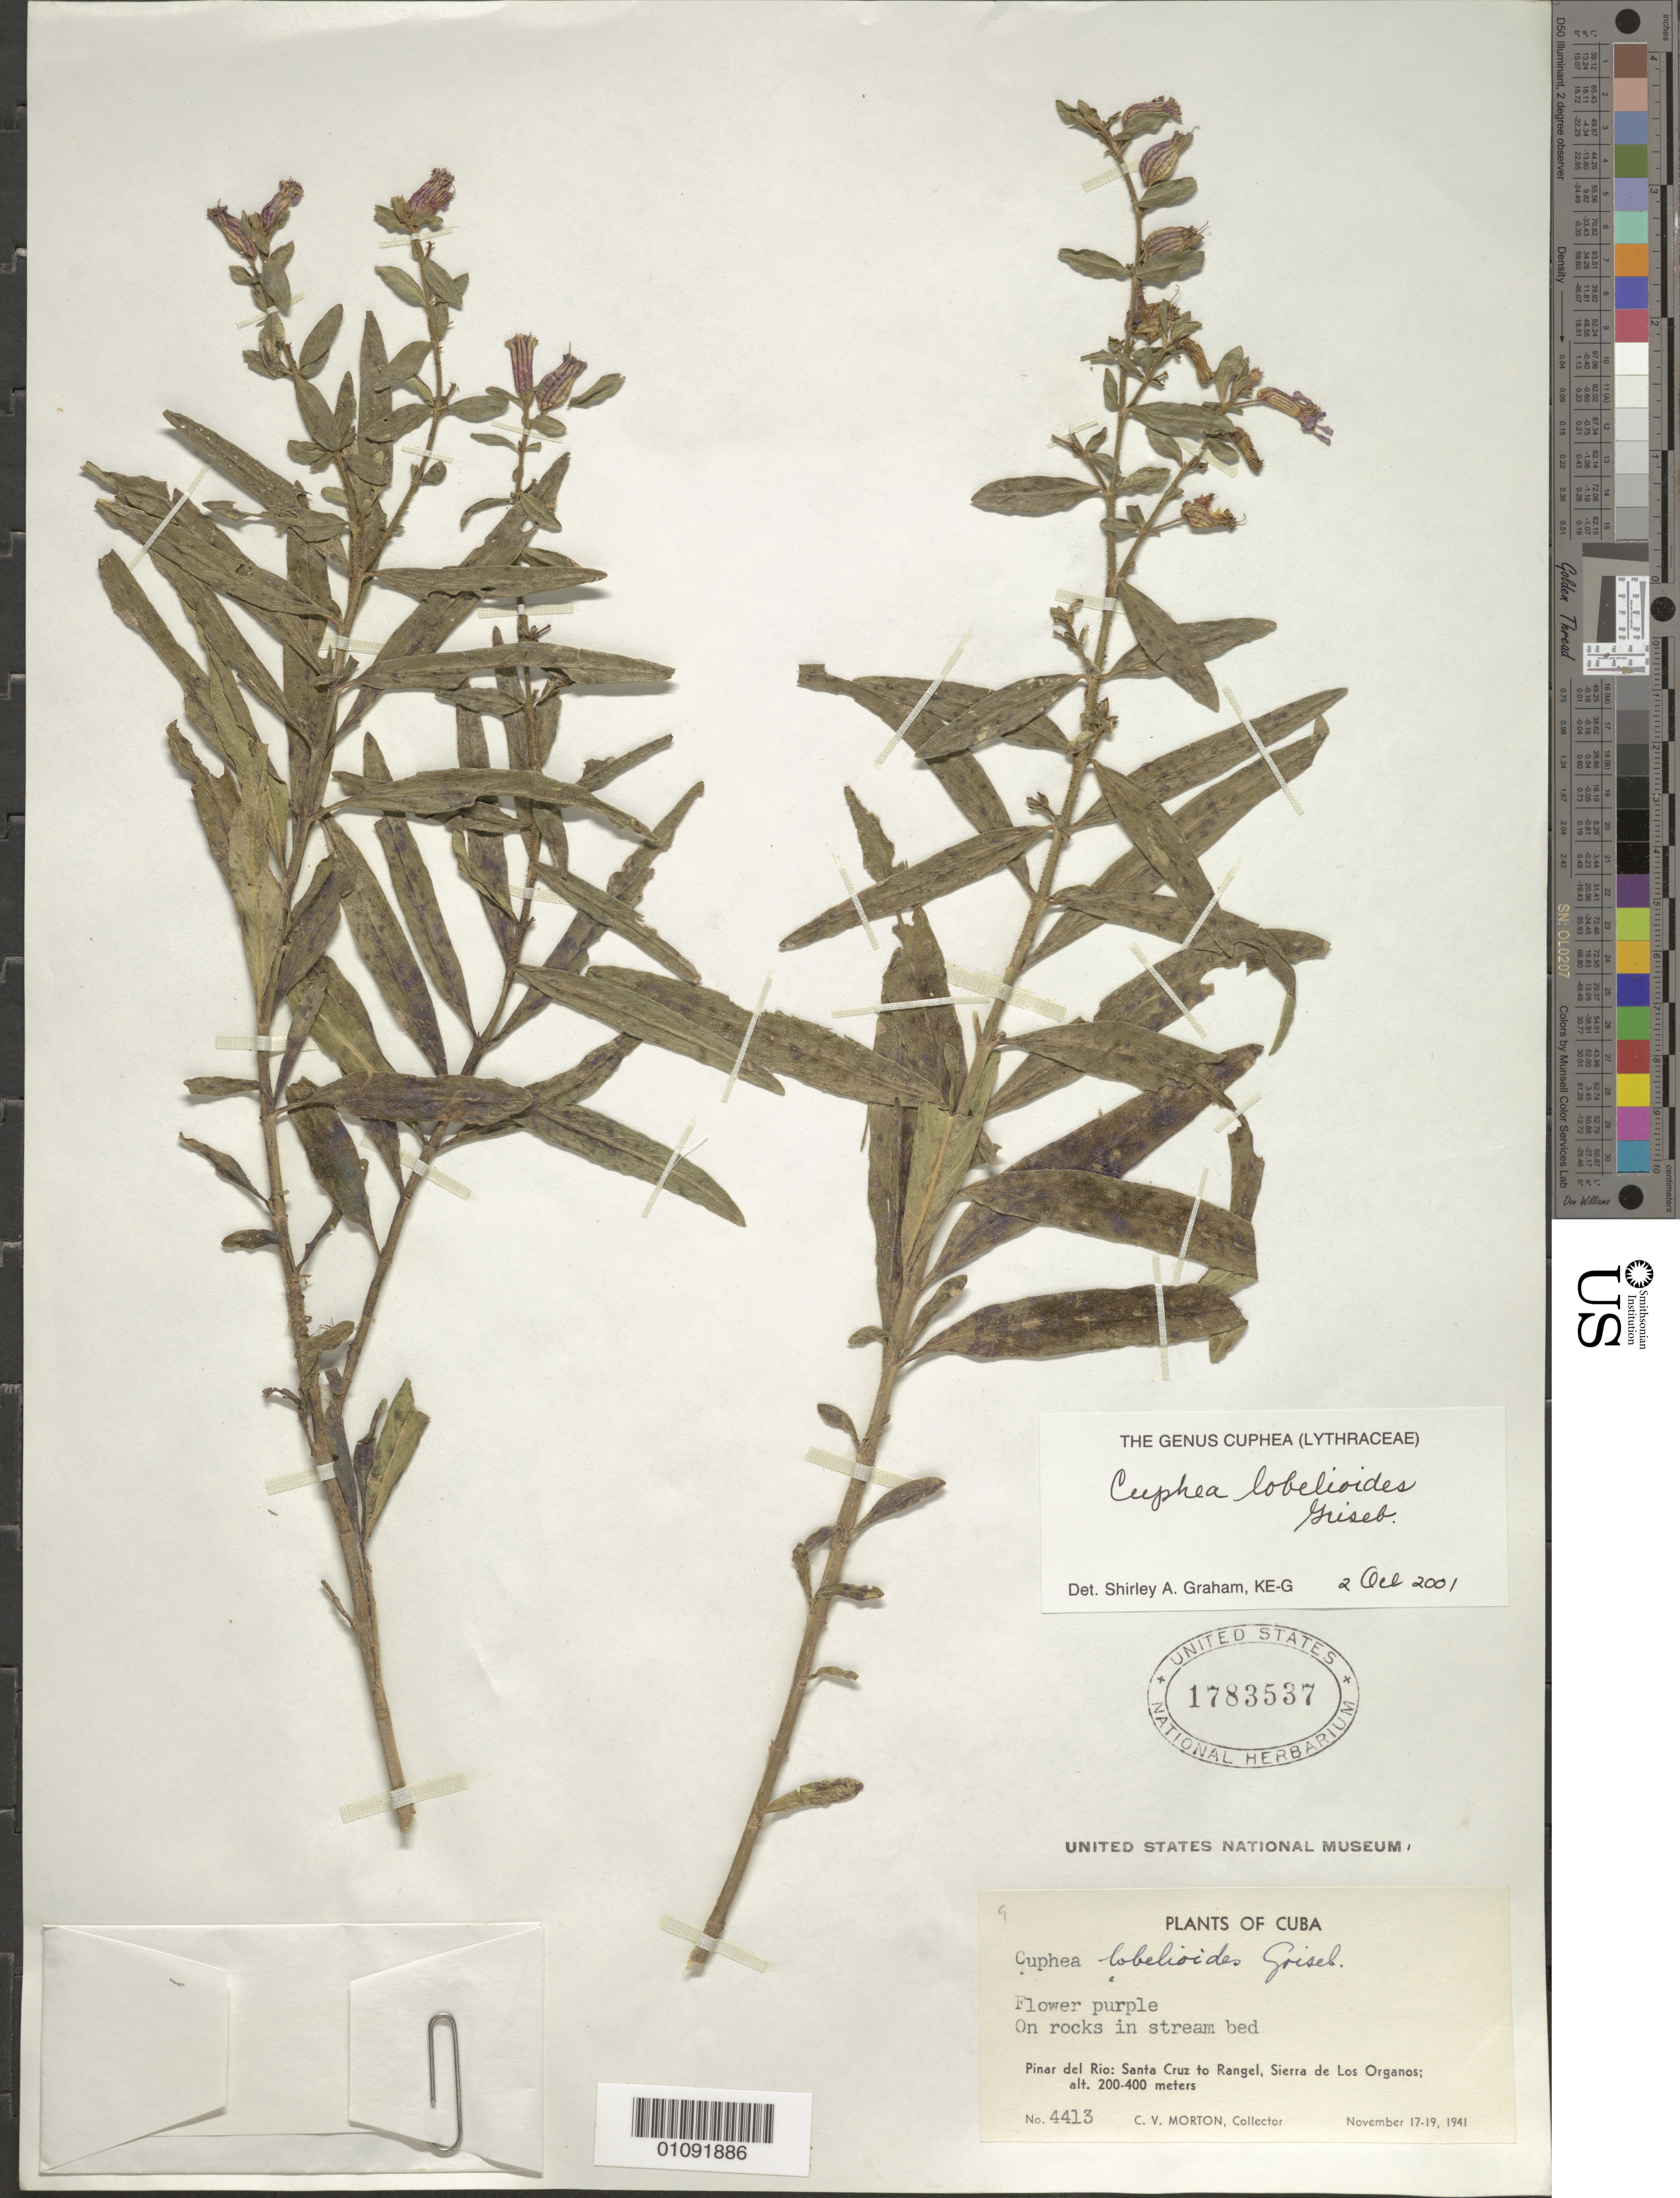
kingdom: Plantae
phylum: Tracheophyta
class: Magnoliopsida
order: Myrtales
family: Lythraceae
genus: Cuphea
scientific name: Cuphea lobelioides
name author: Griseb.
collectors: C. V. Morton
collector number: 4413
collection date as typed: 17 Nov 1941 to 19 Nov 1941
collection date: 1941-11-17/1941-11-19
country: Cuba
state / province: Pinar del Rio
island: Cuba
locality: Pinar del Rio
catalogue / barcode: US 1783537